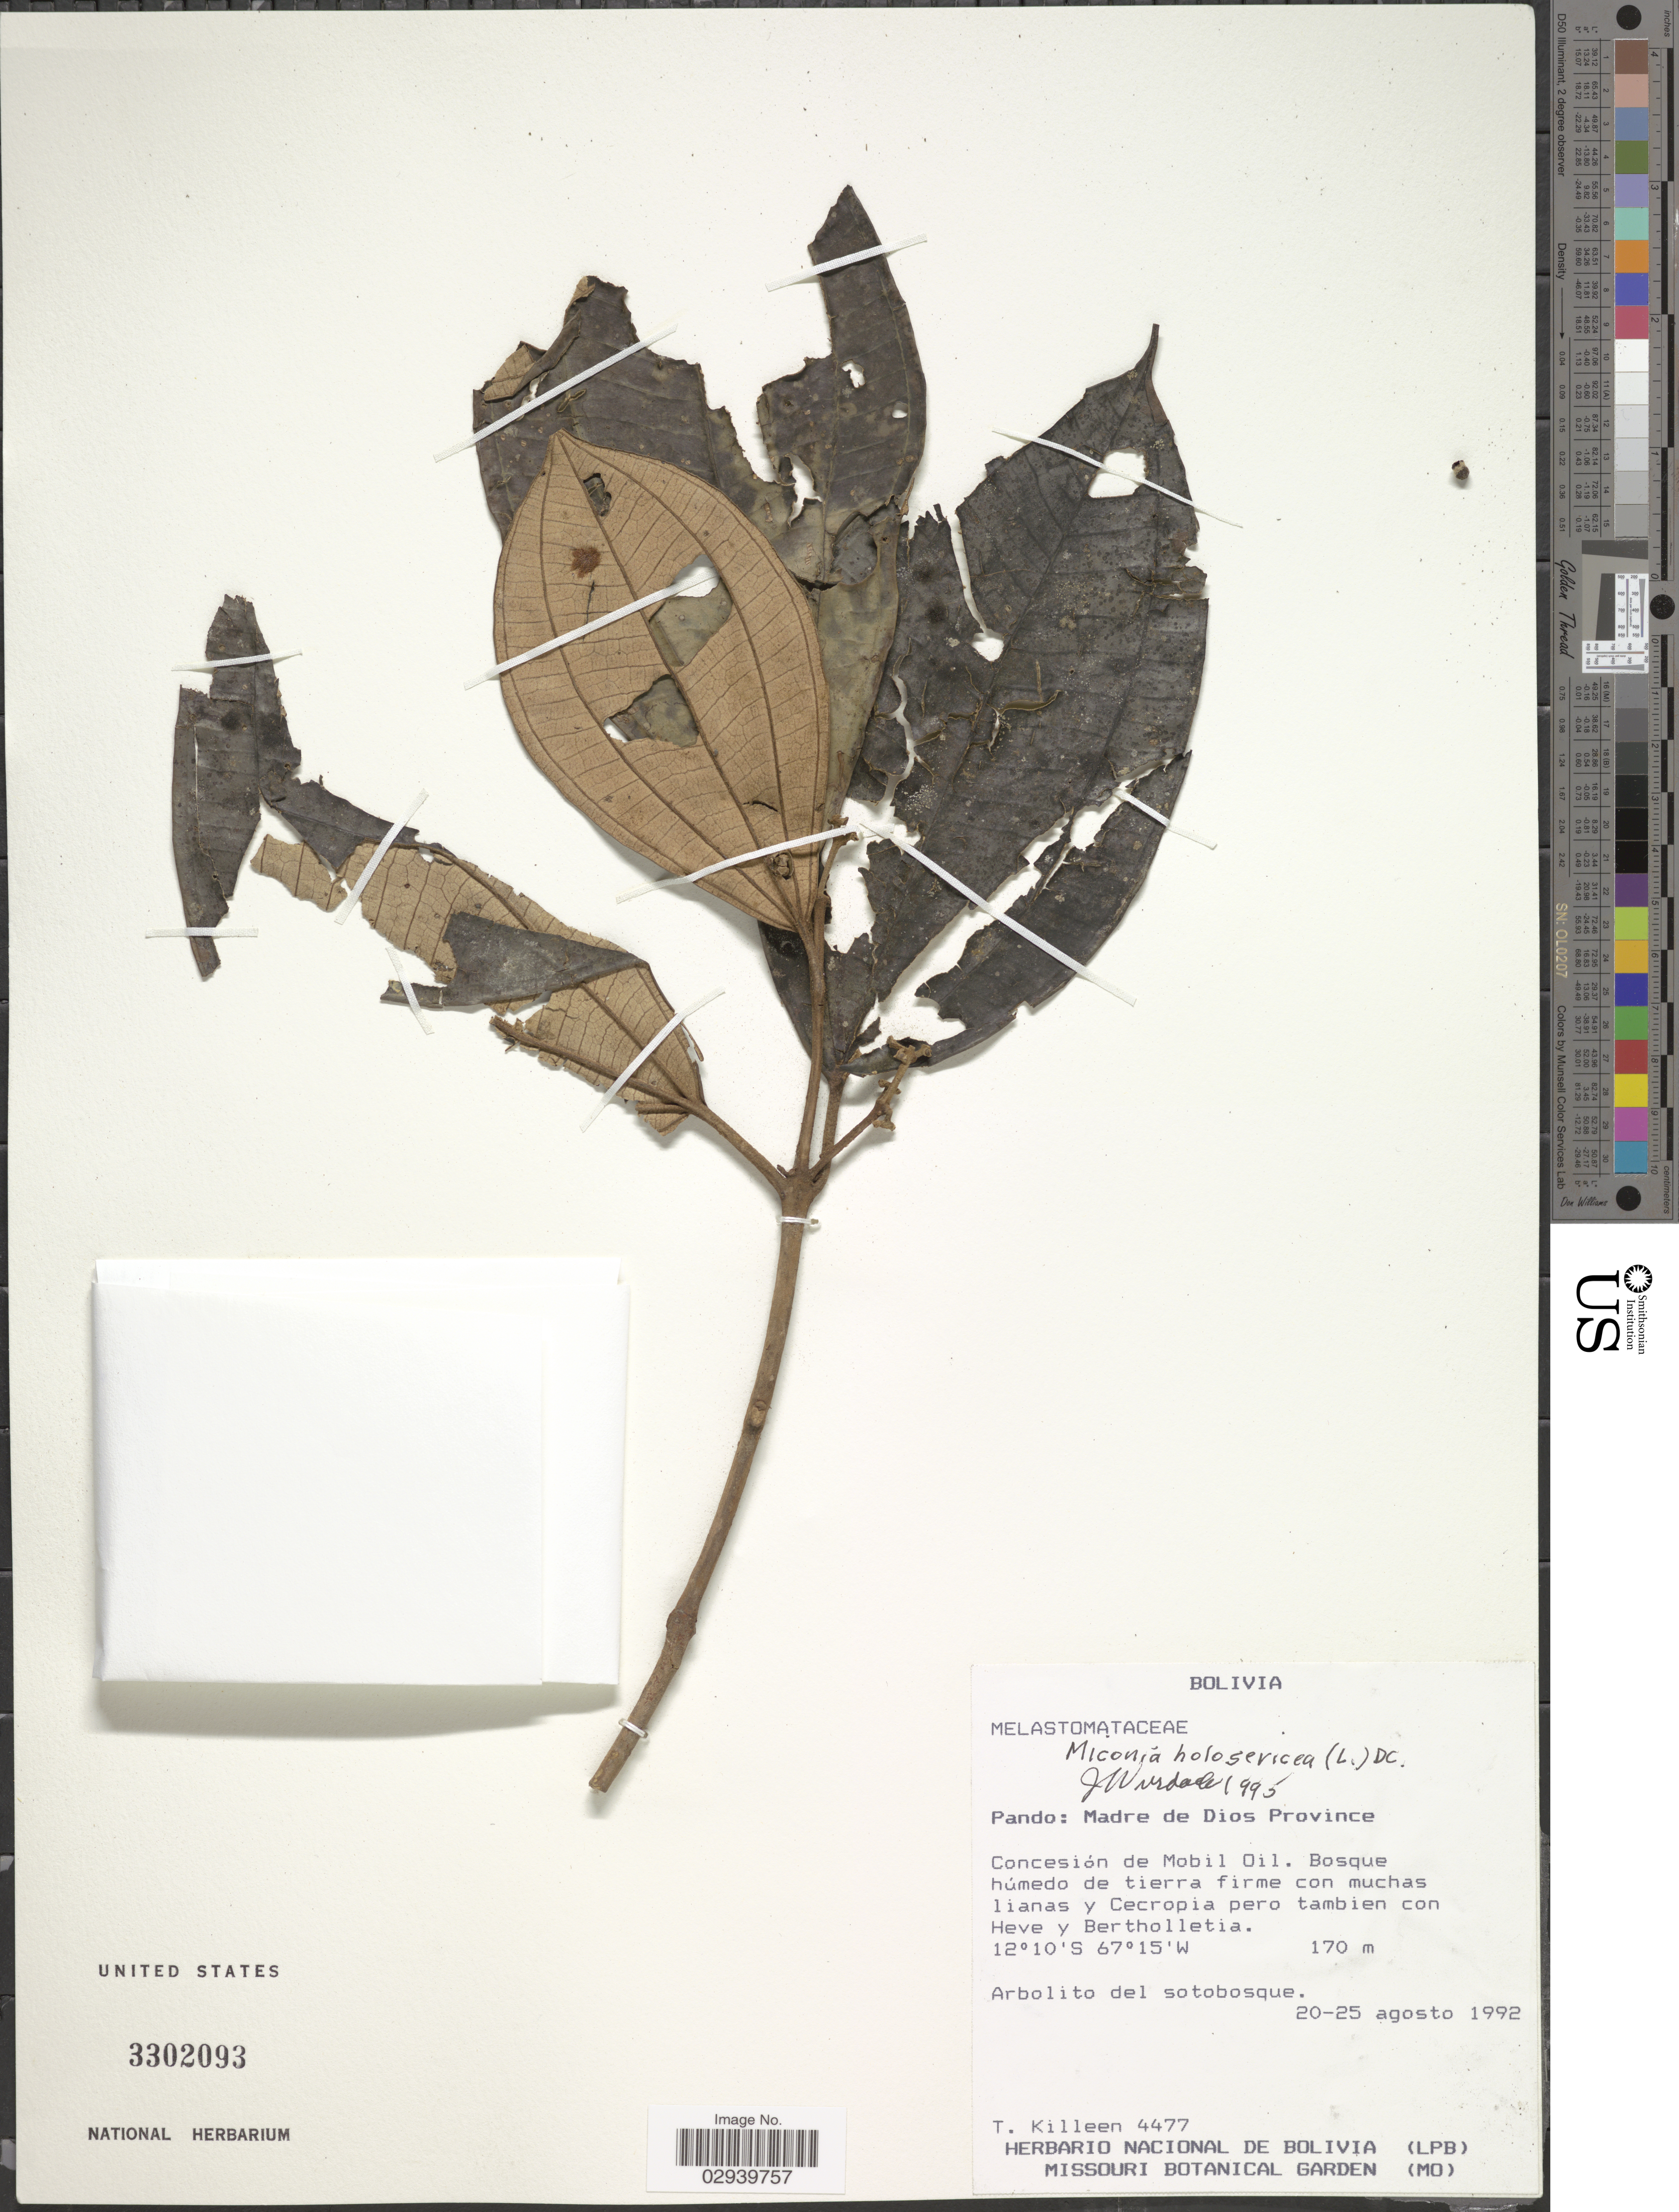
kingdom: Plantae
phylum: Tracheophyta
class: Magnoliopsida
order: Myrtales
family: Melastomataceae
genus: Miconia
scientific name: Miconia holesericea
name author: (L.) DC.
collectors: T. J. Killeen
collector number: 4477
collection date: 1992-08-20/1992-08-25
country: Bolivia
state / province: Pando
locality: Pando: Madre de Dios Province. Concesión de Mobil Oil.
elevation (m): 170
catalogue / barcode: US 3302093